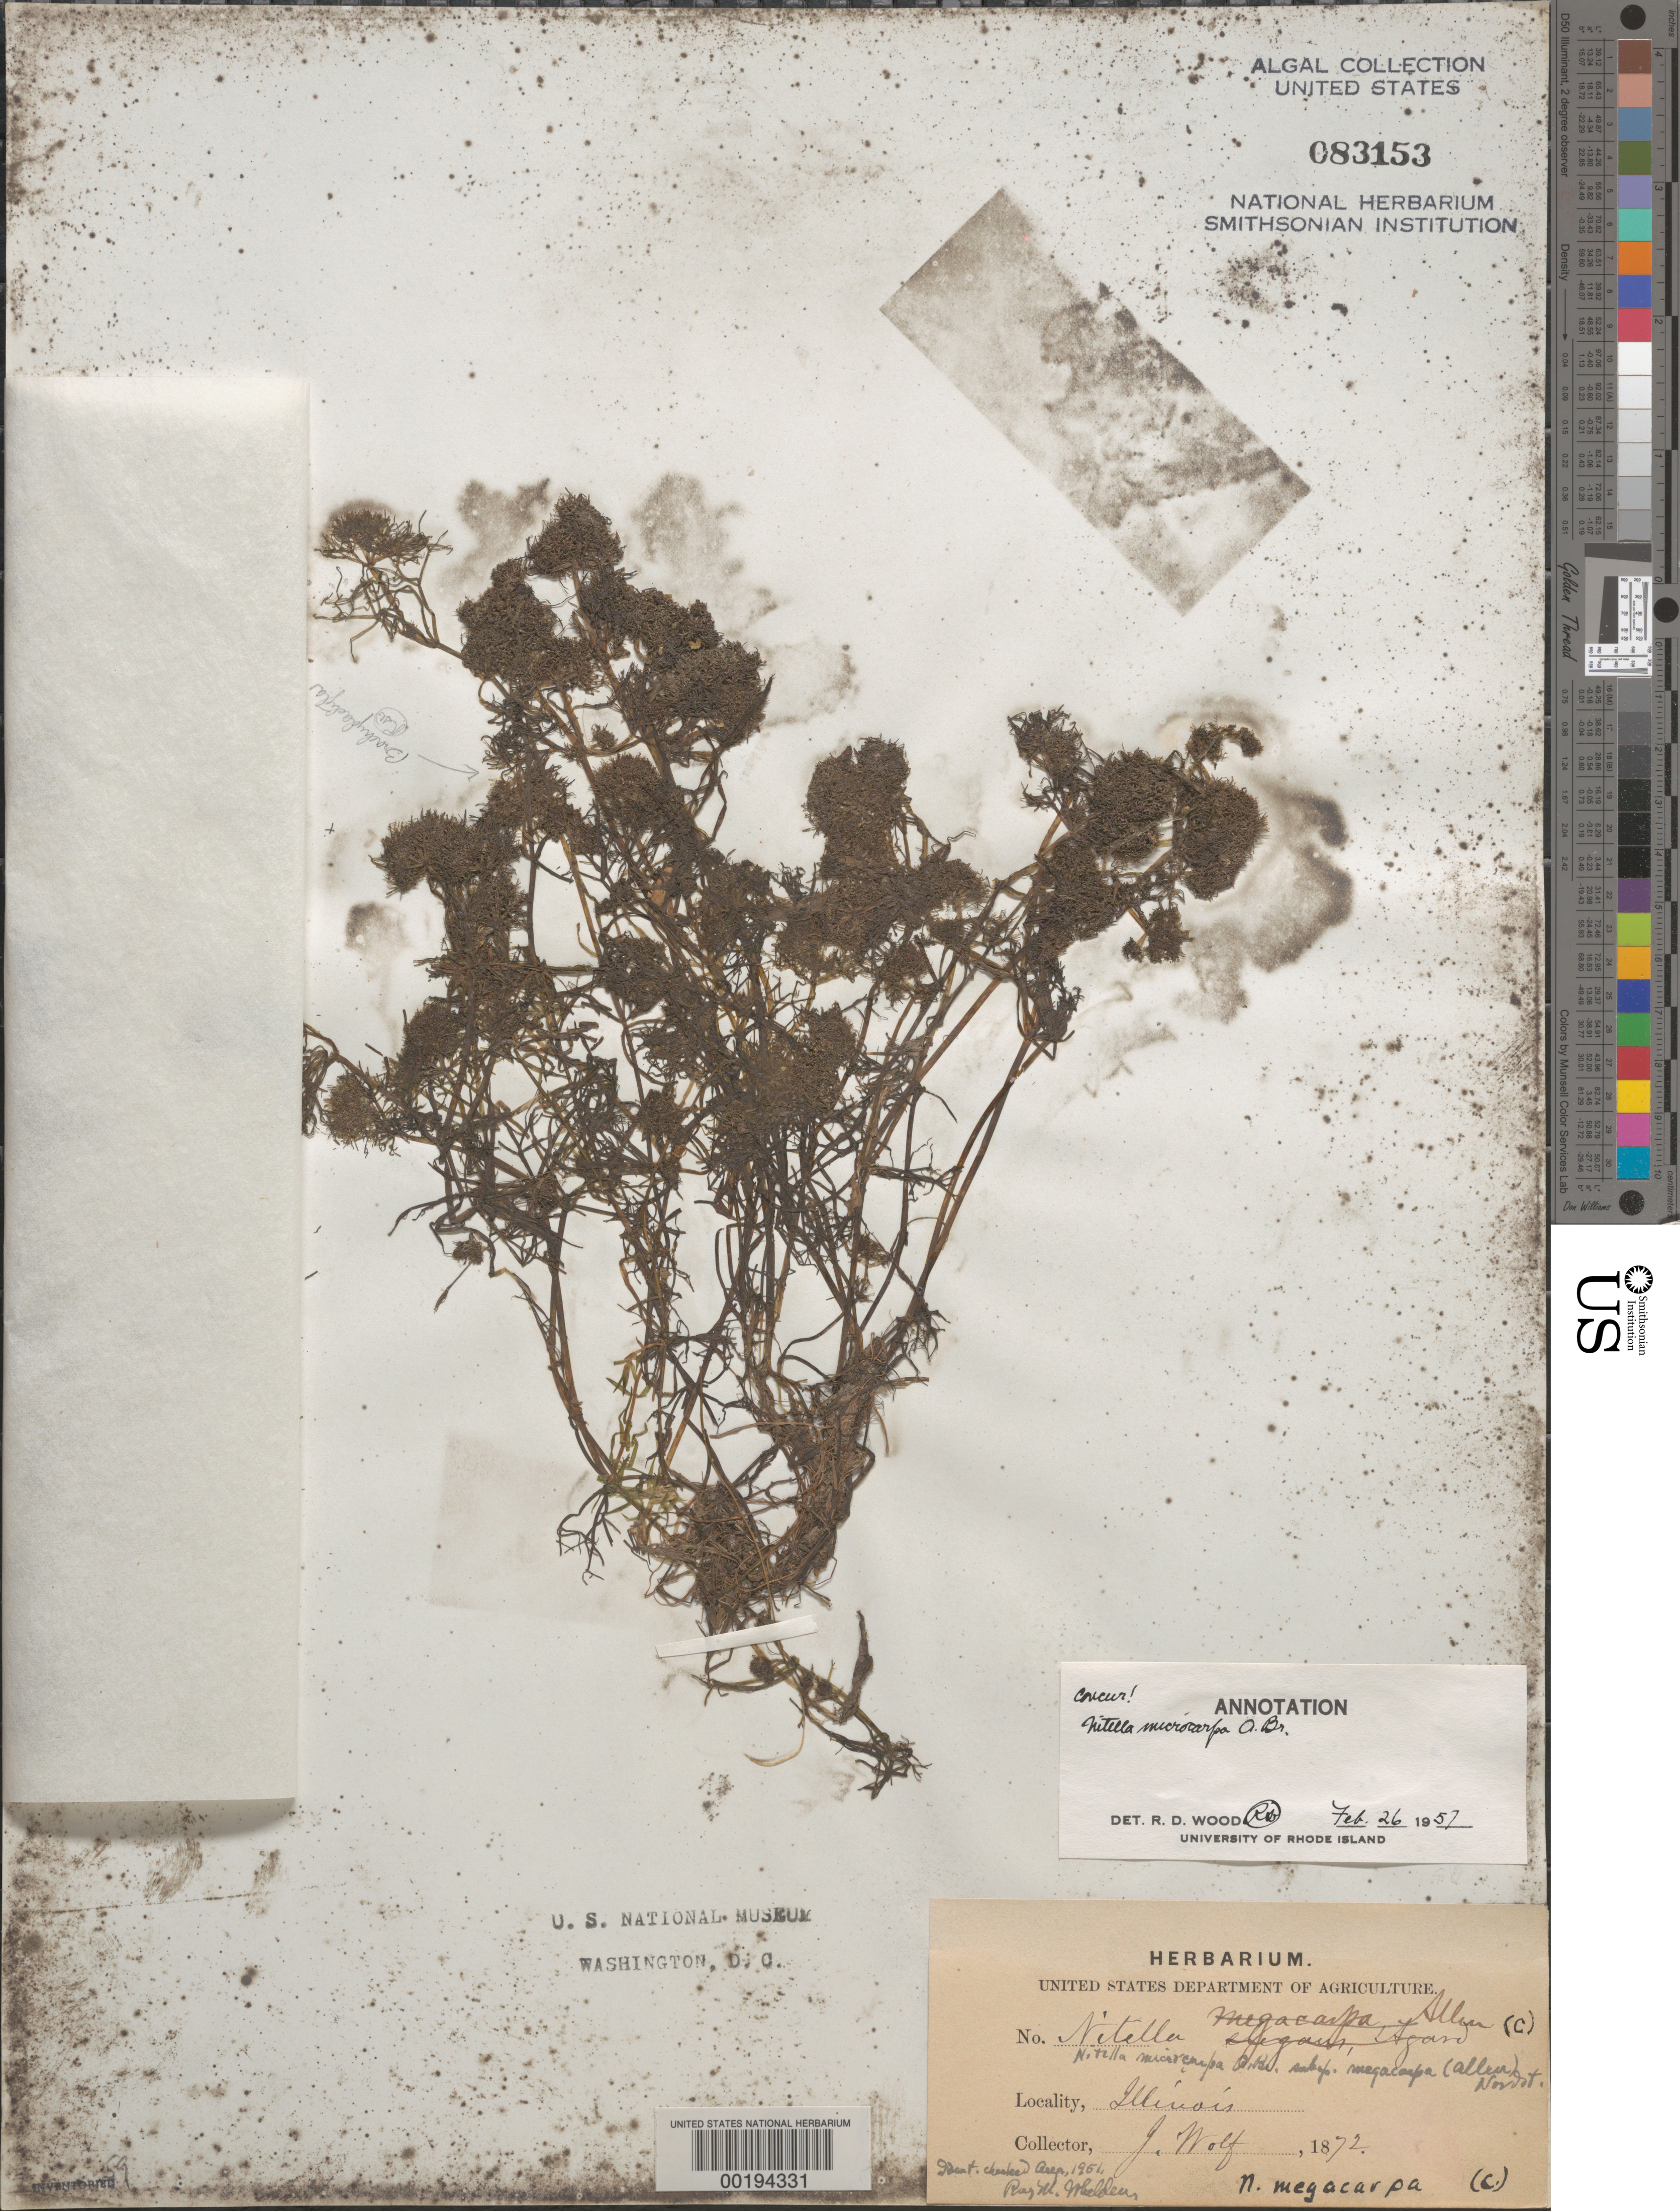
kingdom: Plantae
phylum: Charophyta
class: Charophyceae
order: Charales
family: Characeae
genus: Nitella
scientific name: Nitella microcarpa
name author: A. Braun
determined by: Wood, R. D.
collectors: J. Wolfe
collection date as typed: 1872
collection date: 1872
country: United States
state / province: Illinois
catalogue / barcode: US 83153